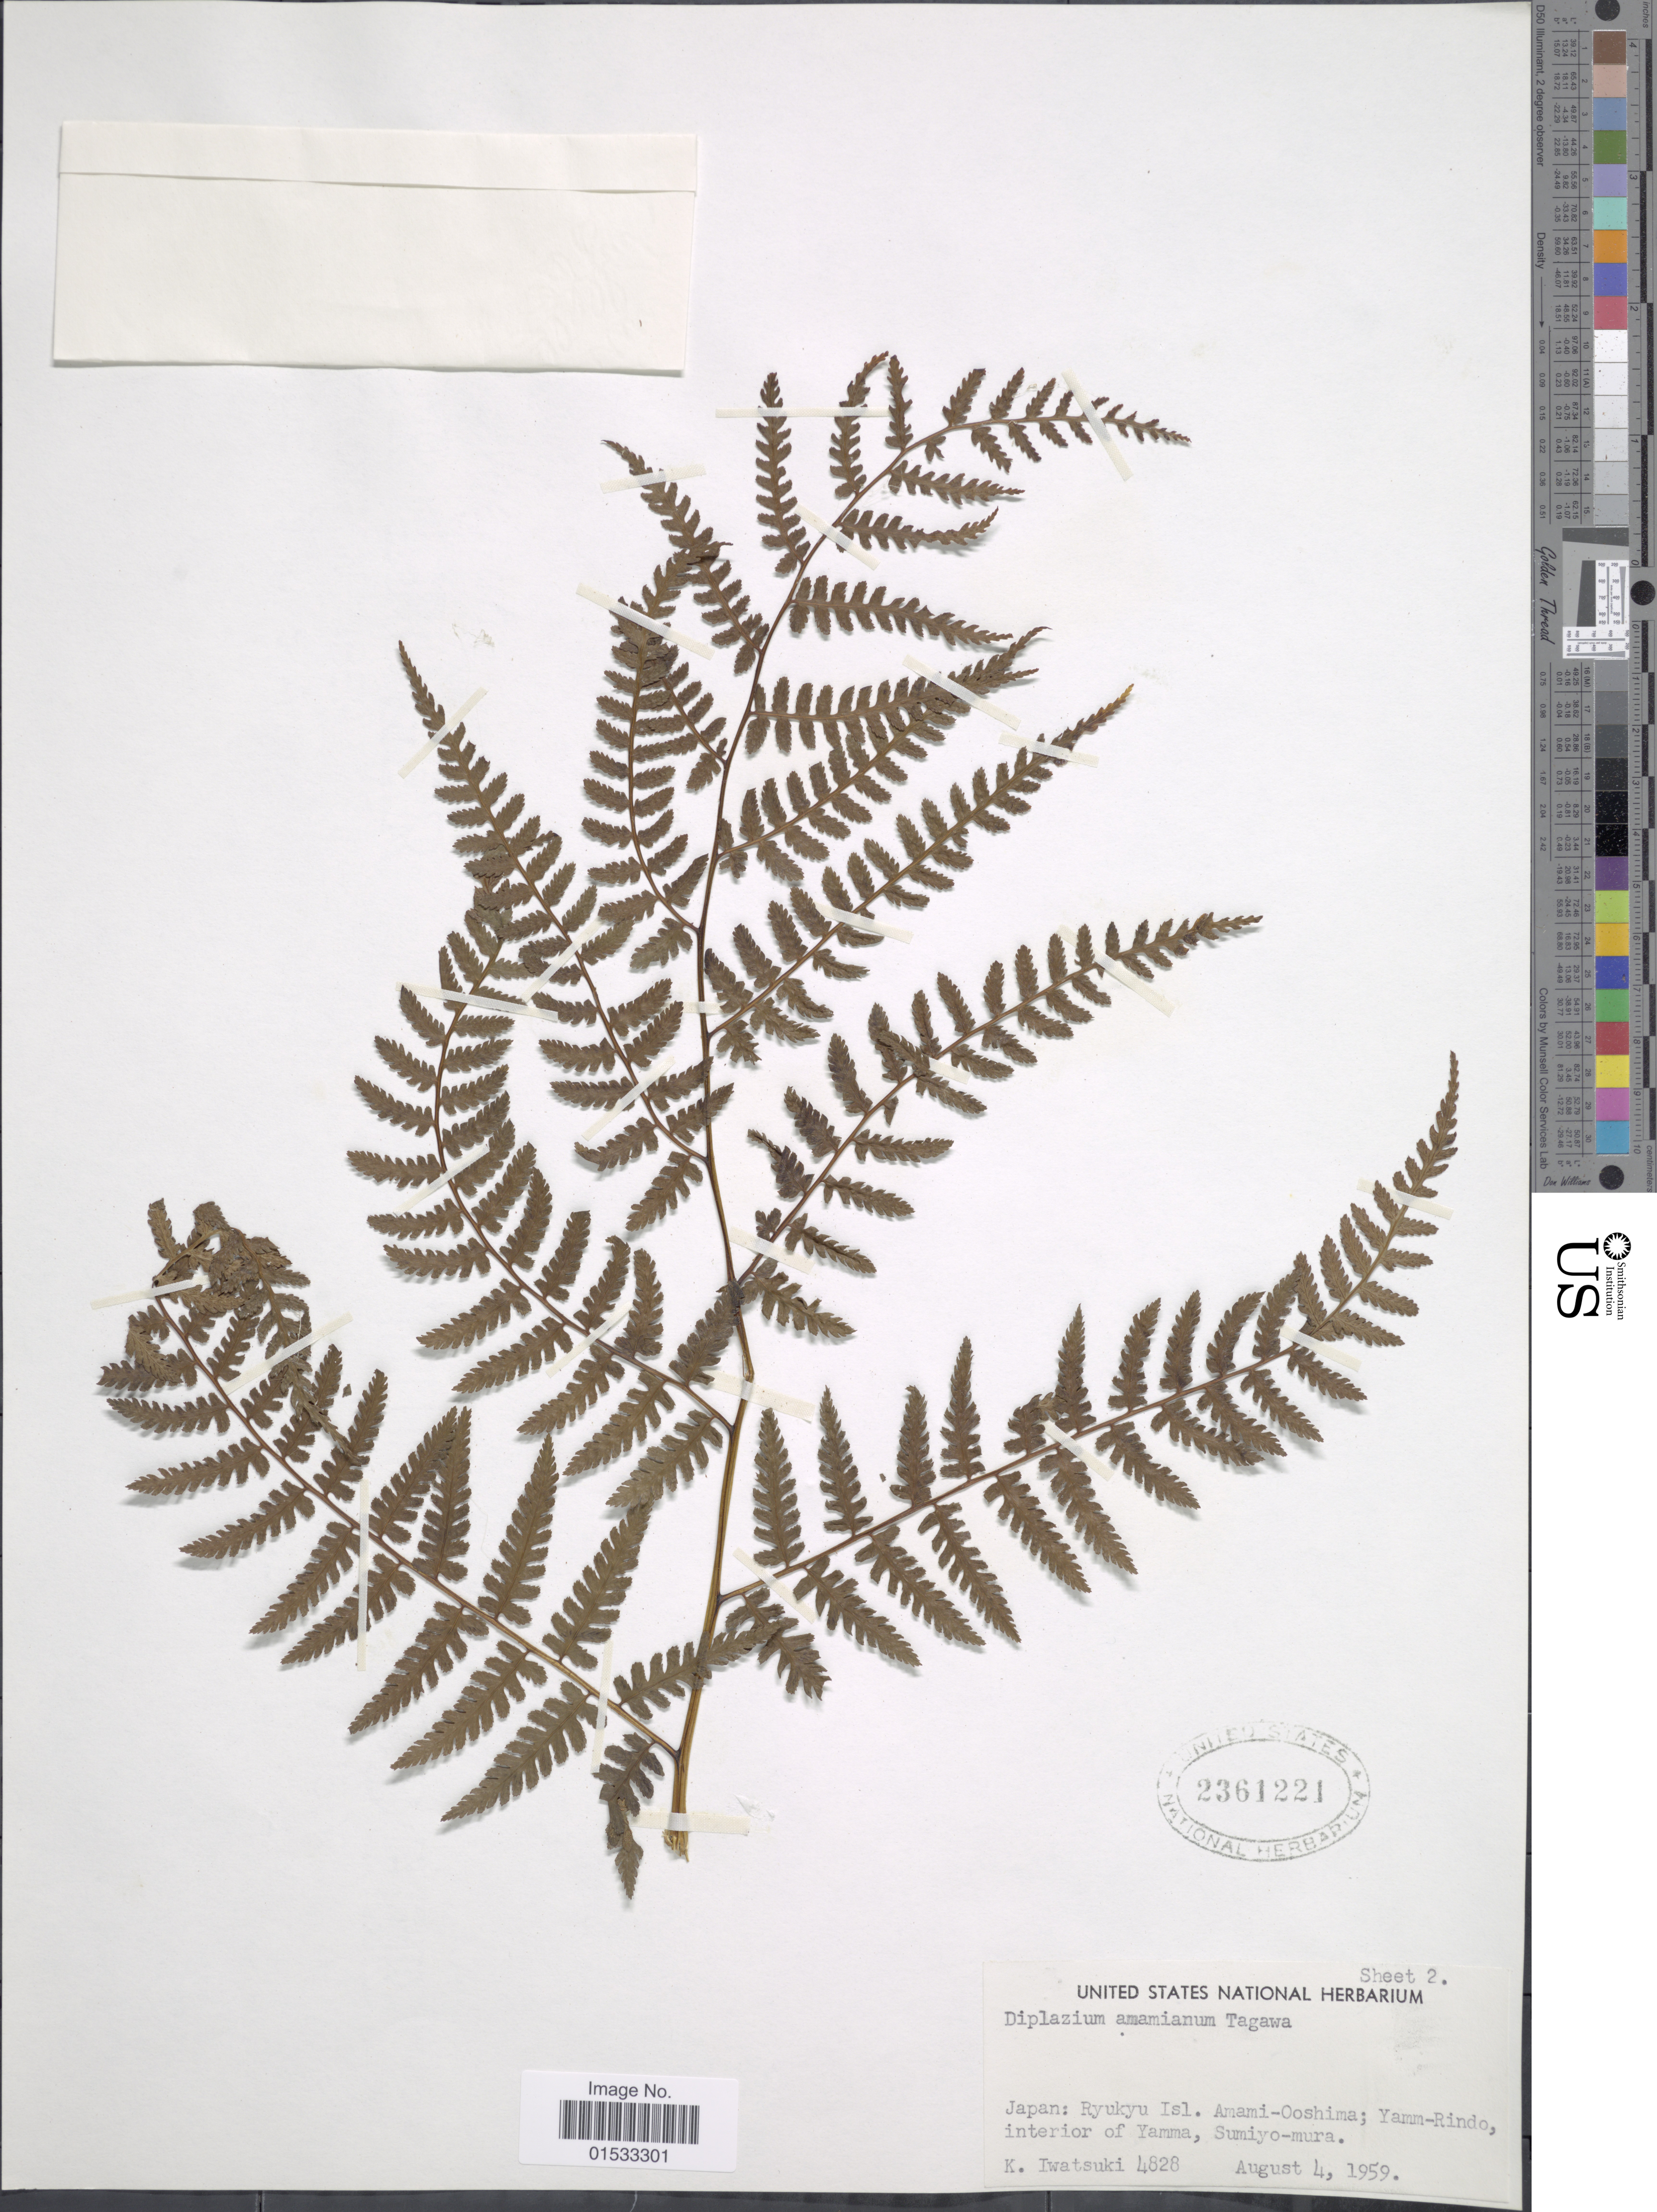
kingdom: Plantae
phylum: Tracheophyta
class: Polypodiopsida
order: Polypodiales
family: Athyriaceae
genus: Diplazium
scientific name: Diplazium amamianum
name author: Tagawa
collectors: K. Iwatsuki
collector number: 4828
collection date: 1959-08-04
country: Japan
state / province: Okinawa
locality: Ryuku Isl. Amami- Ooshima; Yam- Rindo, interior of Yamma, Sumiyo- mura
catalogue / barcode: US 2361221